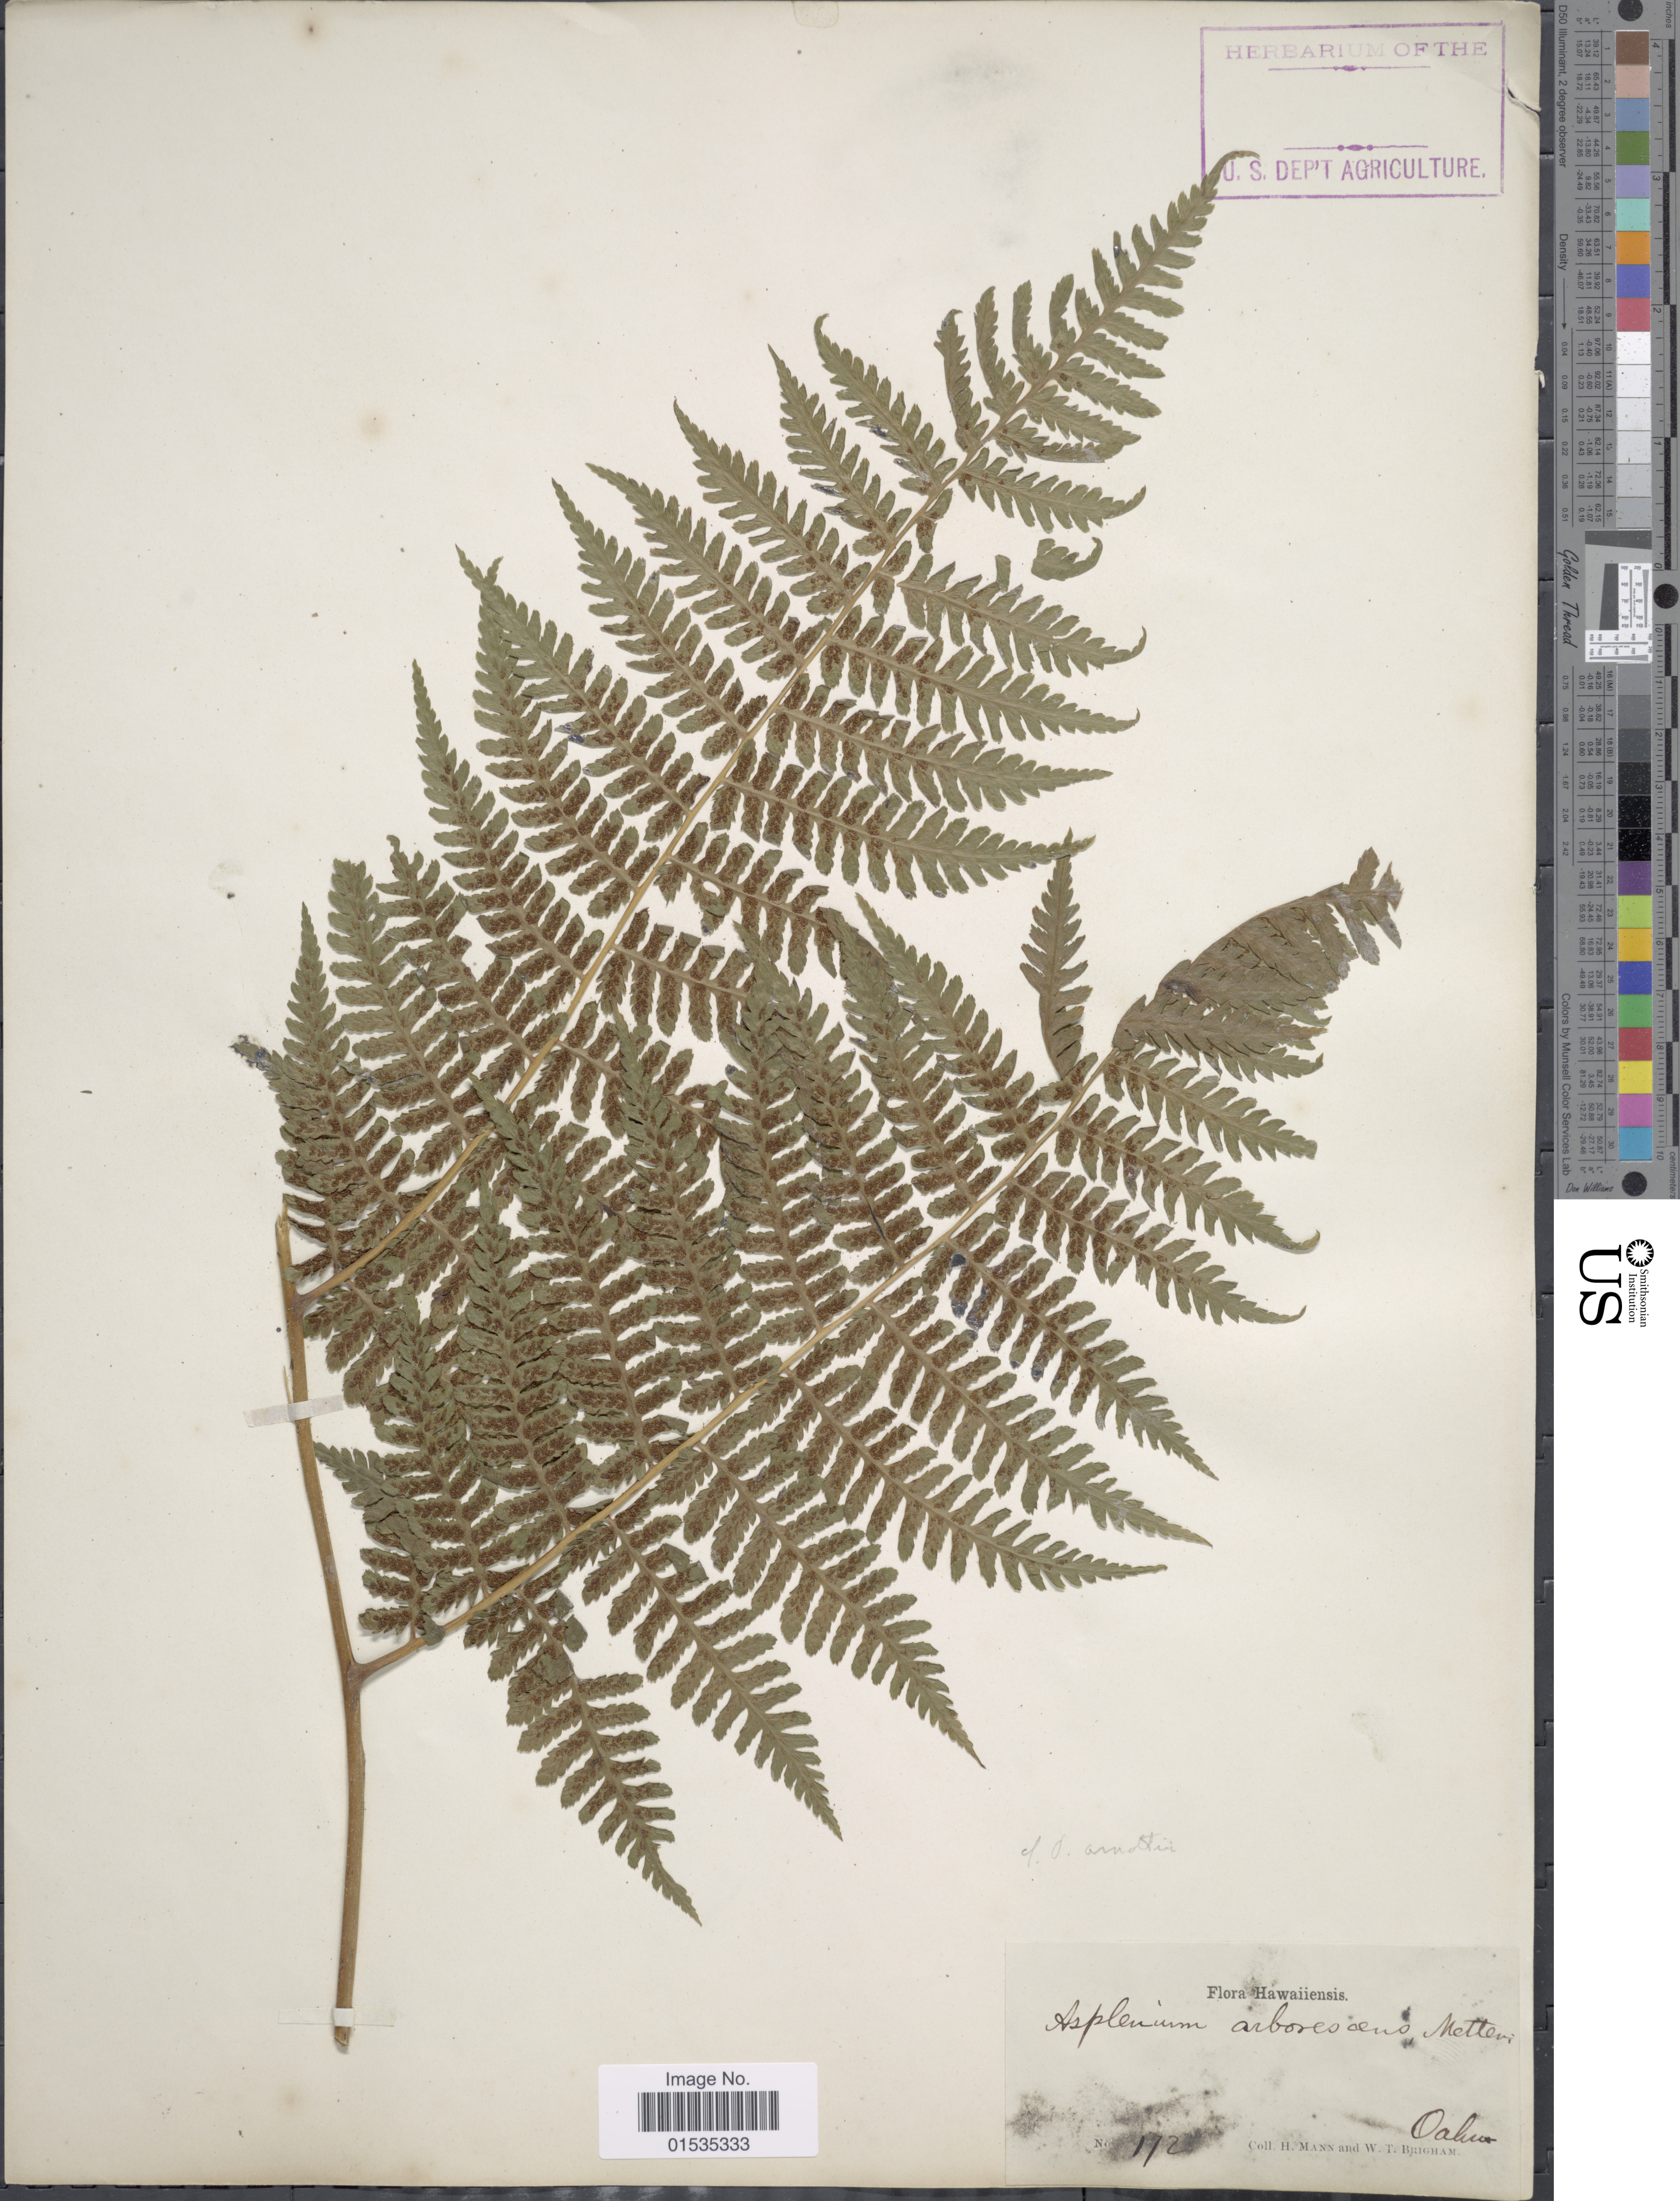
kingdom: Plantae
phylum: Tracheophyta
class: Polypodiopsida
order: Polypodiales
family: Athyriaceae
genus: Diplazium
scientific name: Diplazium arborescens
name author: Sw.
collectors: H. Mann & W. T. Brigham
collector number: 172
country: United States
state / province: Hawaii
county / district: Honolulu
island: Oahu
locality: Oahu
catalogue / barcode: US 3781286